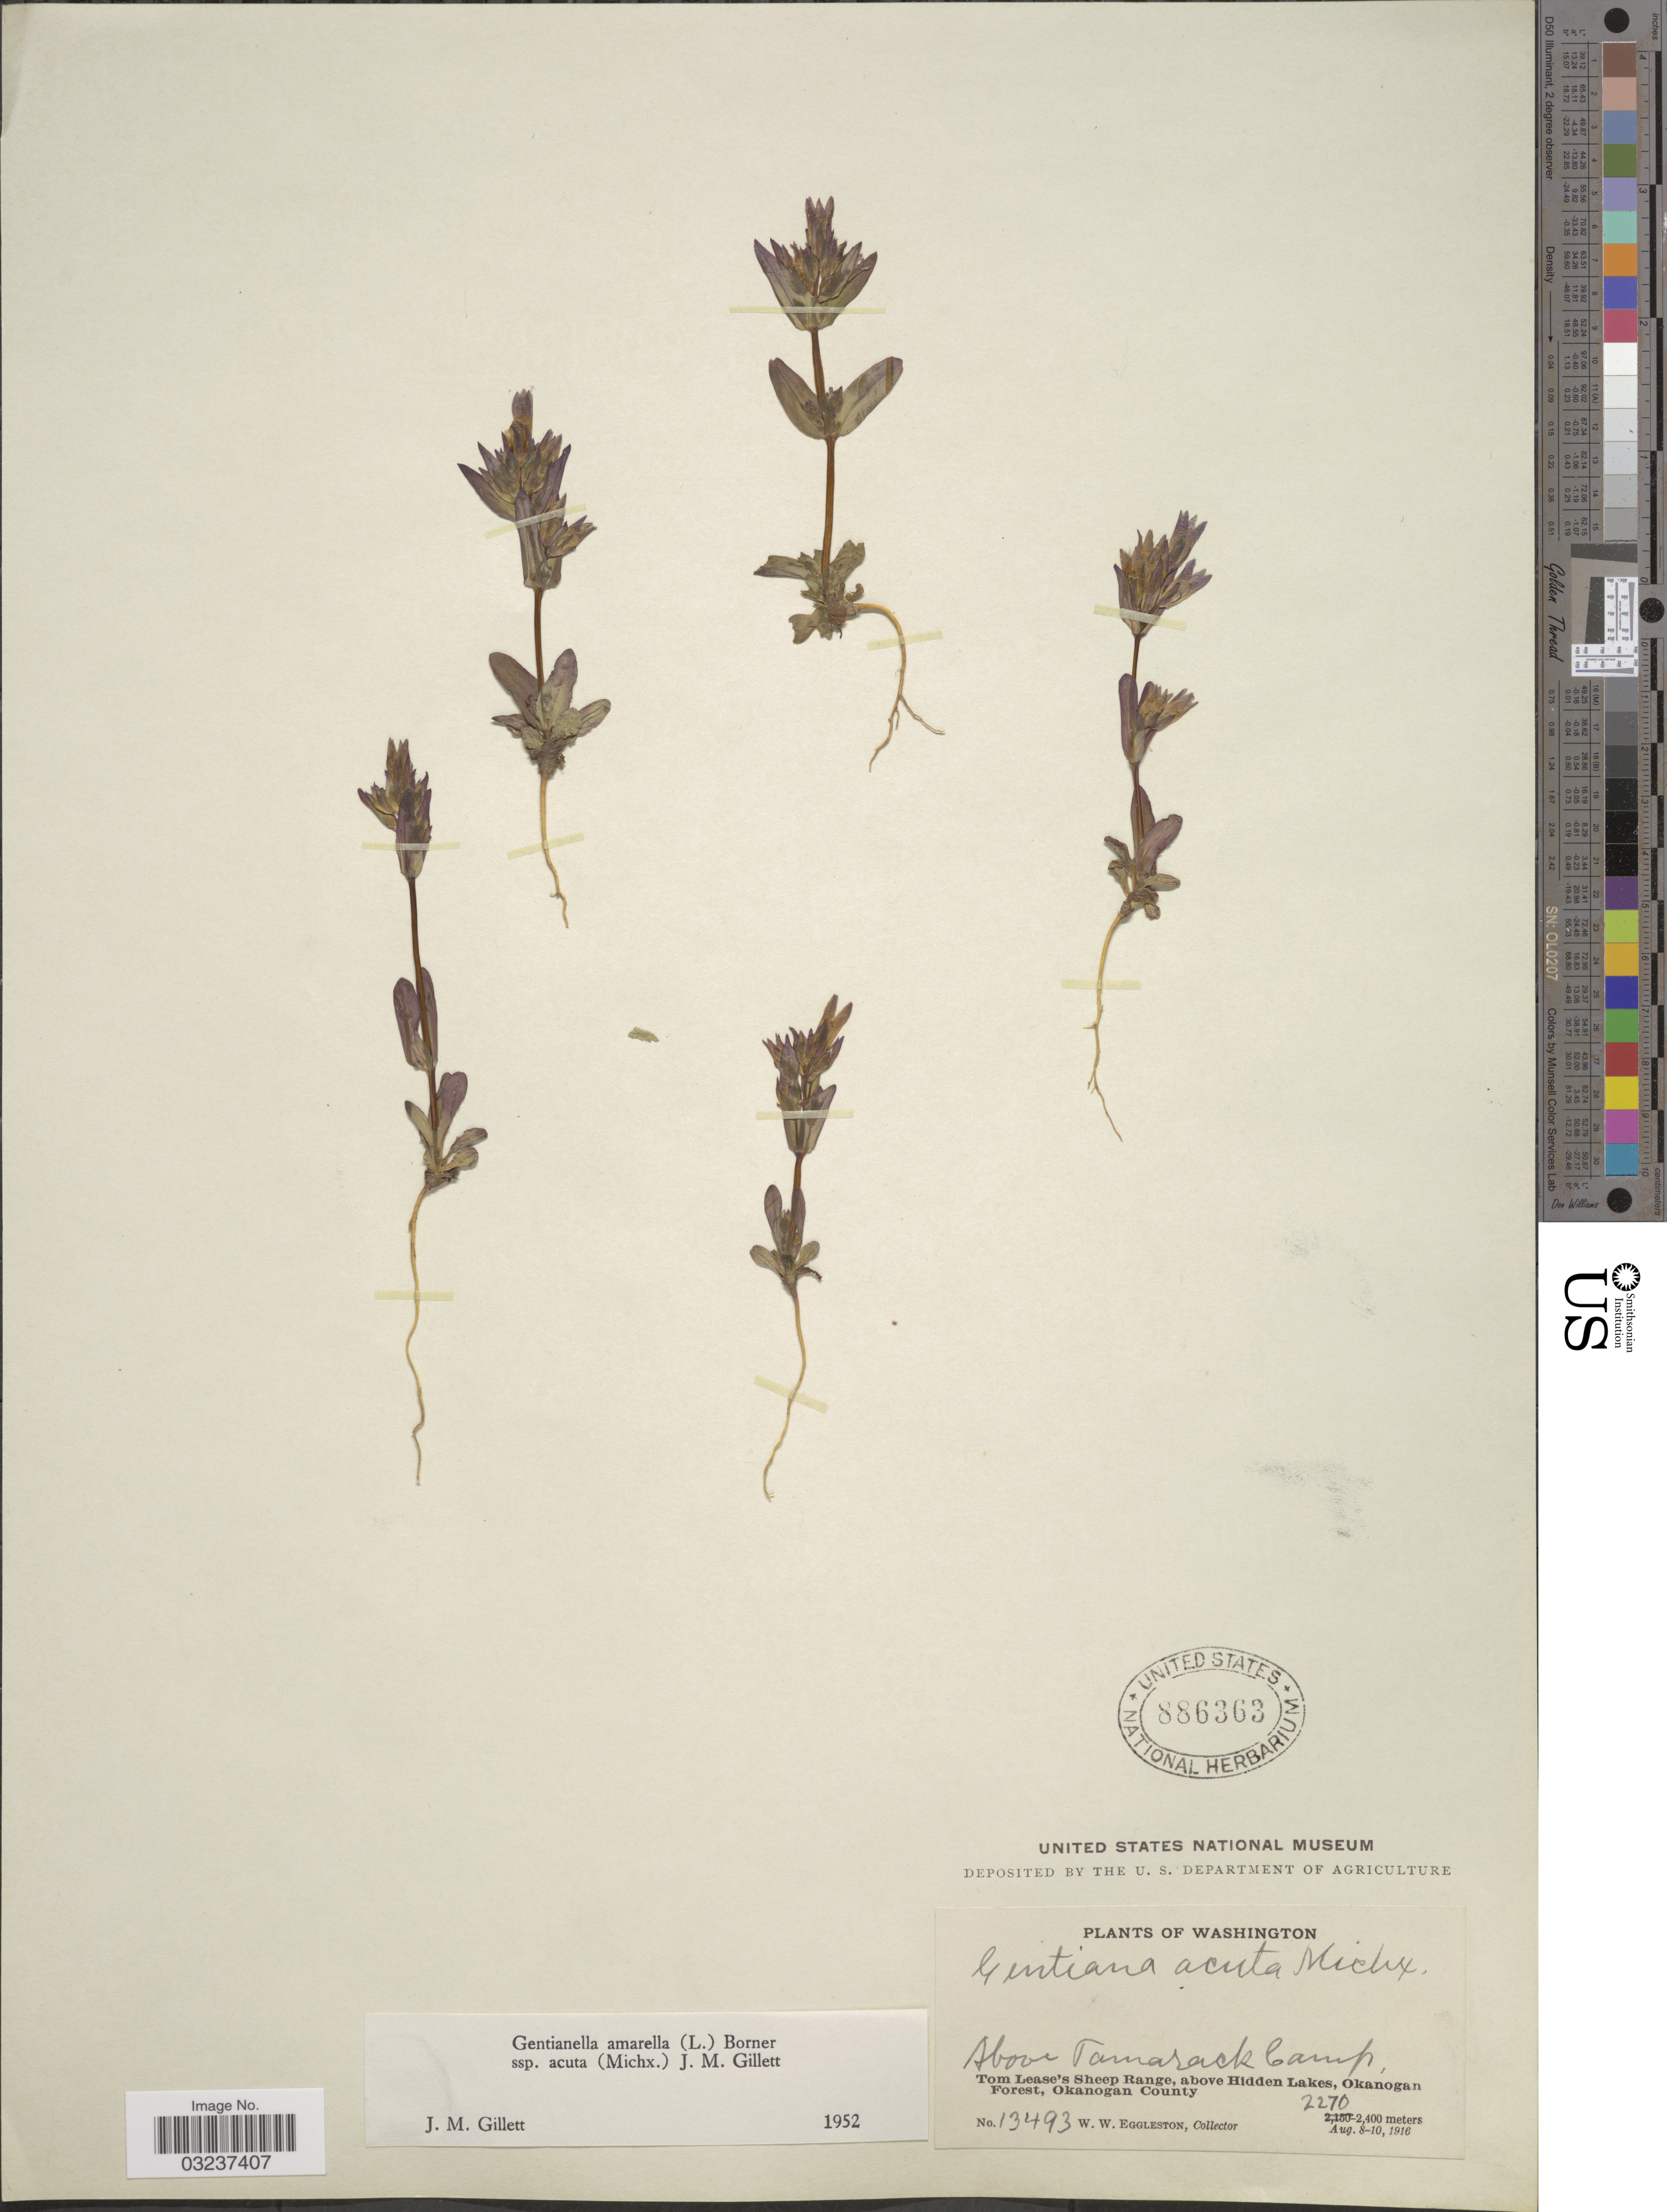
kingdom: Plantae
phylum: Tracheophyta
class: Magnoliopsida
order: Gentianales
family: Gentianaceae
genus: Gentianella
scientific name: Gentianella amarella subsp. acuta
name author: (Michx.) J.M. Gillett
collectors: W. W. Eggleston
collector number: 13493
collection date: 1916-08-08/1916-08-10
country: United States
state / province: Washington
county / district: Okanogan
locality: Above Tamarack Camp. Tom Lease's Sheep Range, above Hidden Lakes, Okanogan Forest, Okanogan County.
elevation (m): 2270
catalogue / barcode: US 886363